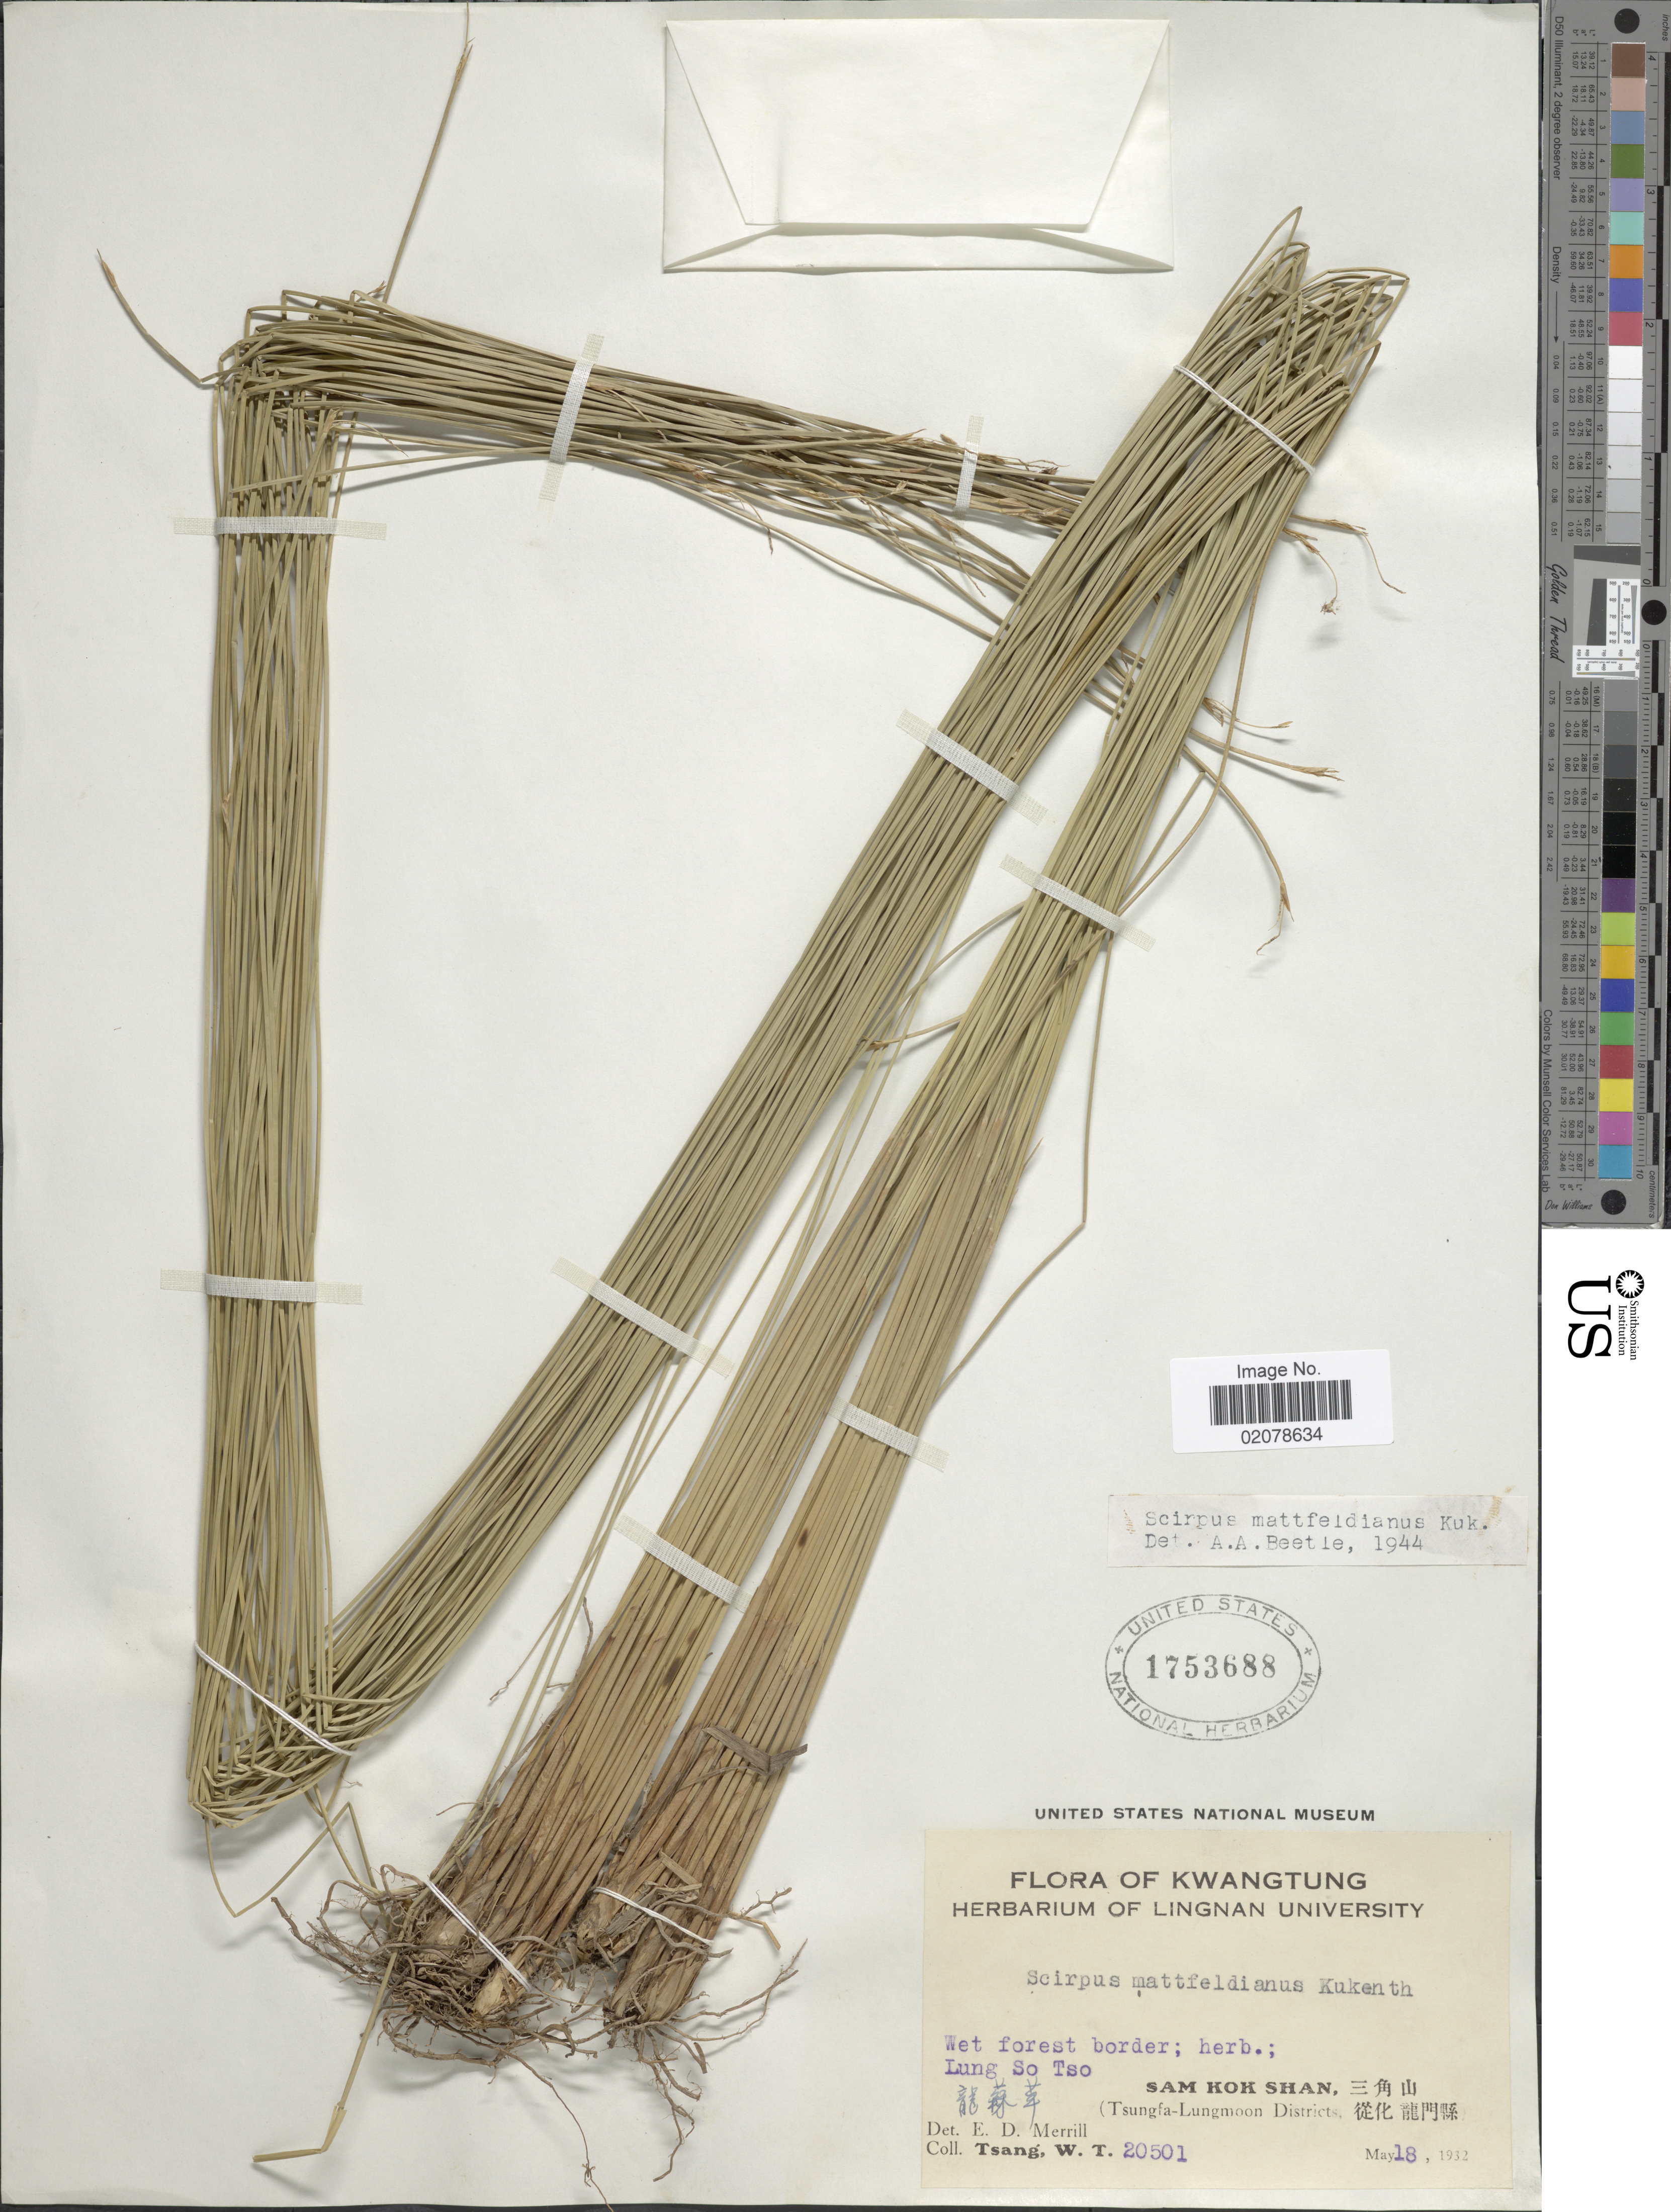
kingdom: Plantae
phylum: Tracheophyta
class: Liliopsida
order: Poales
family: Cyperaceae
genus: Trichophorum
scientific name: Trichophorum mattfeldianum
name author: (Kük.) Liang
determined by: Strong, Mark T., (BOT), Smithsonian Institution - National Museum of Natural History (UNITED STATES)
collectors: W. T. Tsang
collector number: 20501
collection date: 1932-05-18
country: China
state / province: Guangdong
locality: Kwangtung. Lung So Tso. Sam Kok Shan (Tsungfa-Lungmoon Districts)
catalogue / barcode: US 1753688